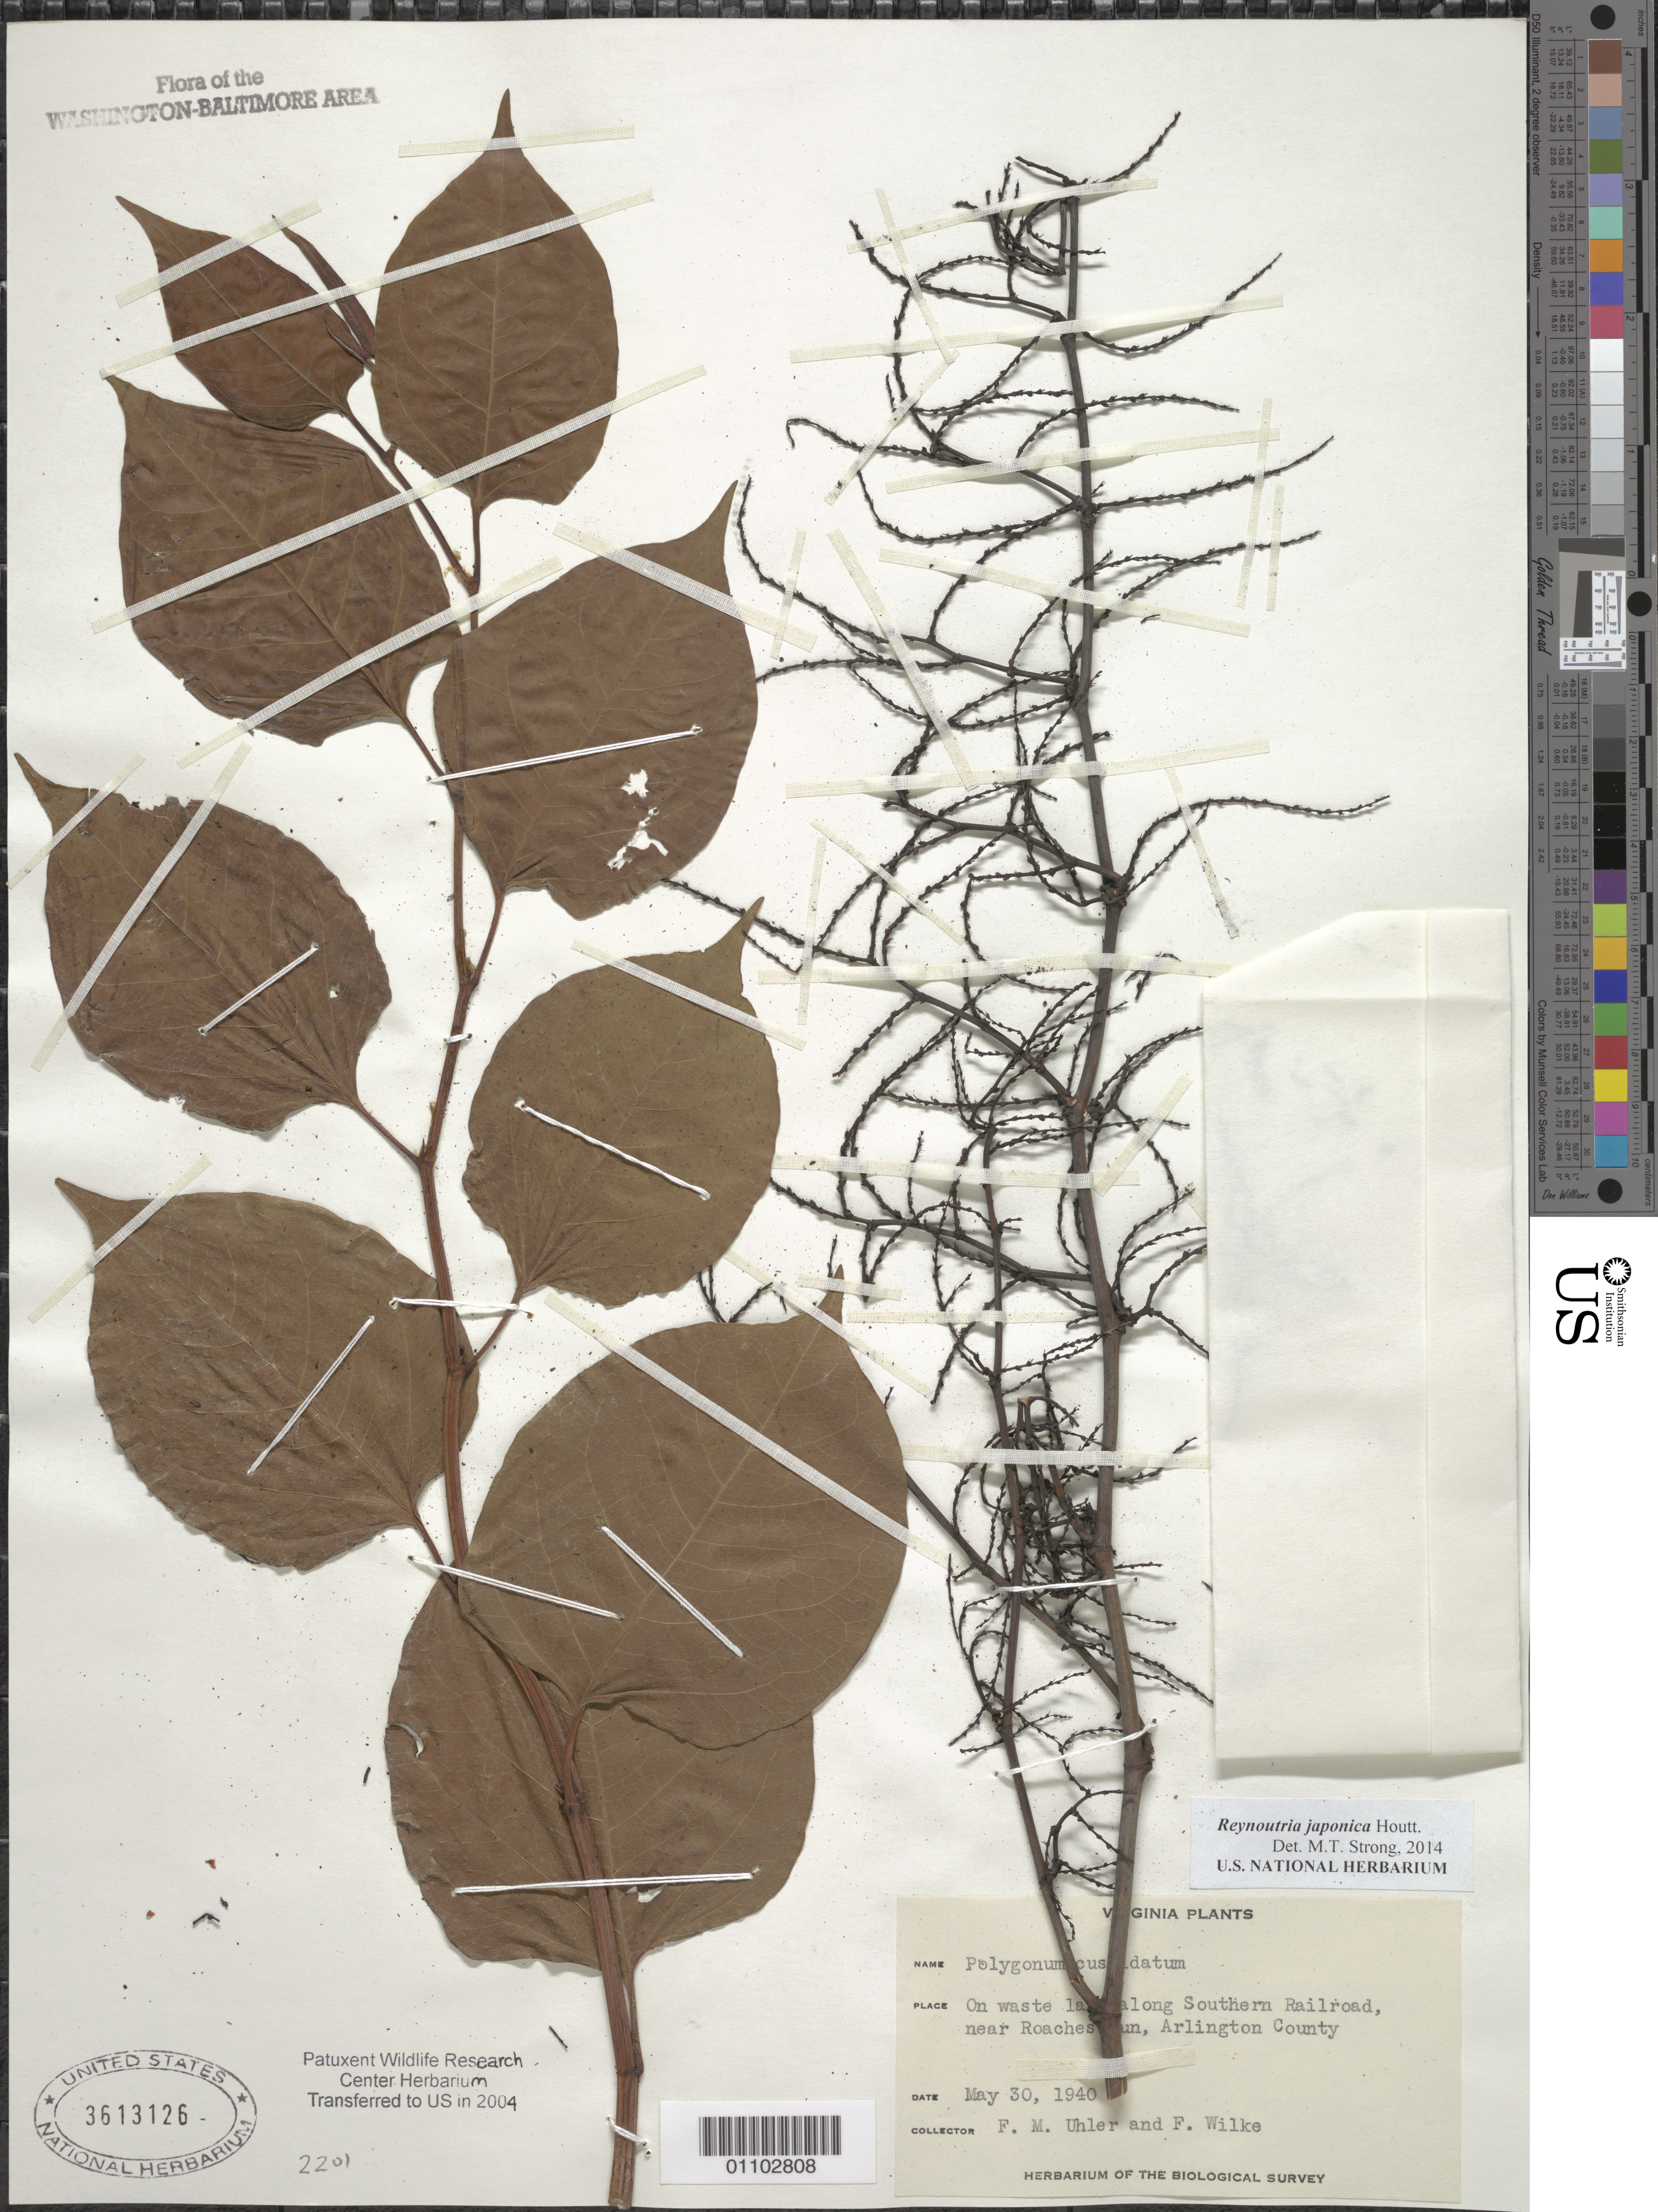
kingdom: Plantae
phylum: Tracheophyta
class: Magnoliopsida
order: Caryophyllales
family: Polygonaceae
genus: Reynoutria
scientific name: Reynoutria japonica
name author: Houtt.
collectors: F. Uhler & F. Wilke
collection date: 1940-05-30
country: United States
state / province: Virginia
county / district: Arlington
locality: Along Southern Railroad near Roaches Run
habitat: On waste land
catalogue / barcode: US 3613126